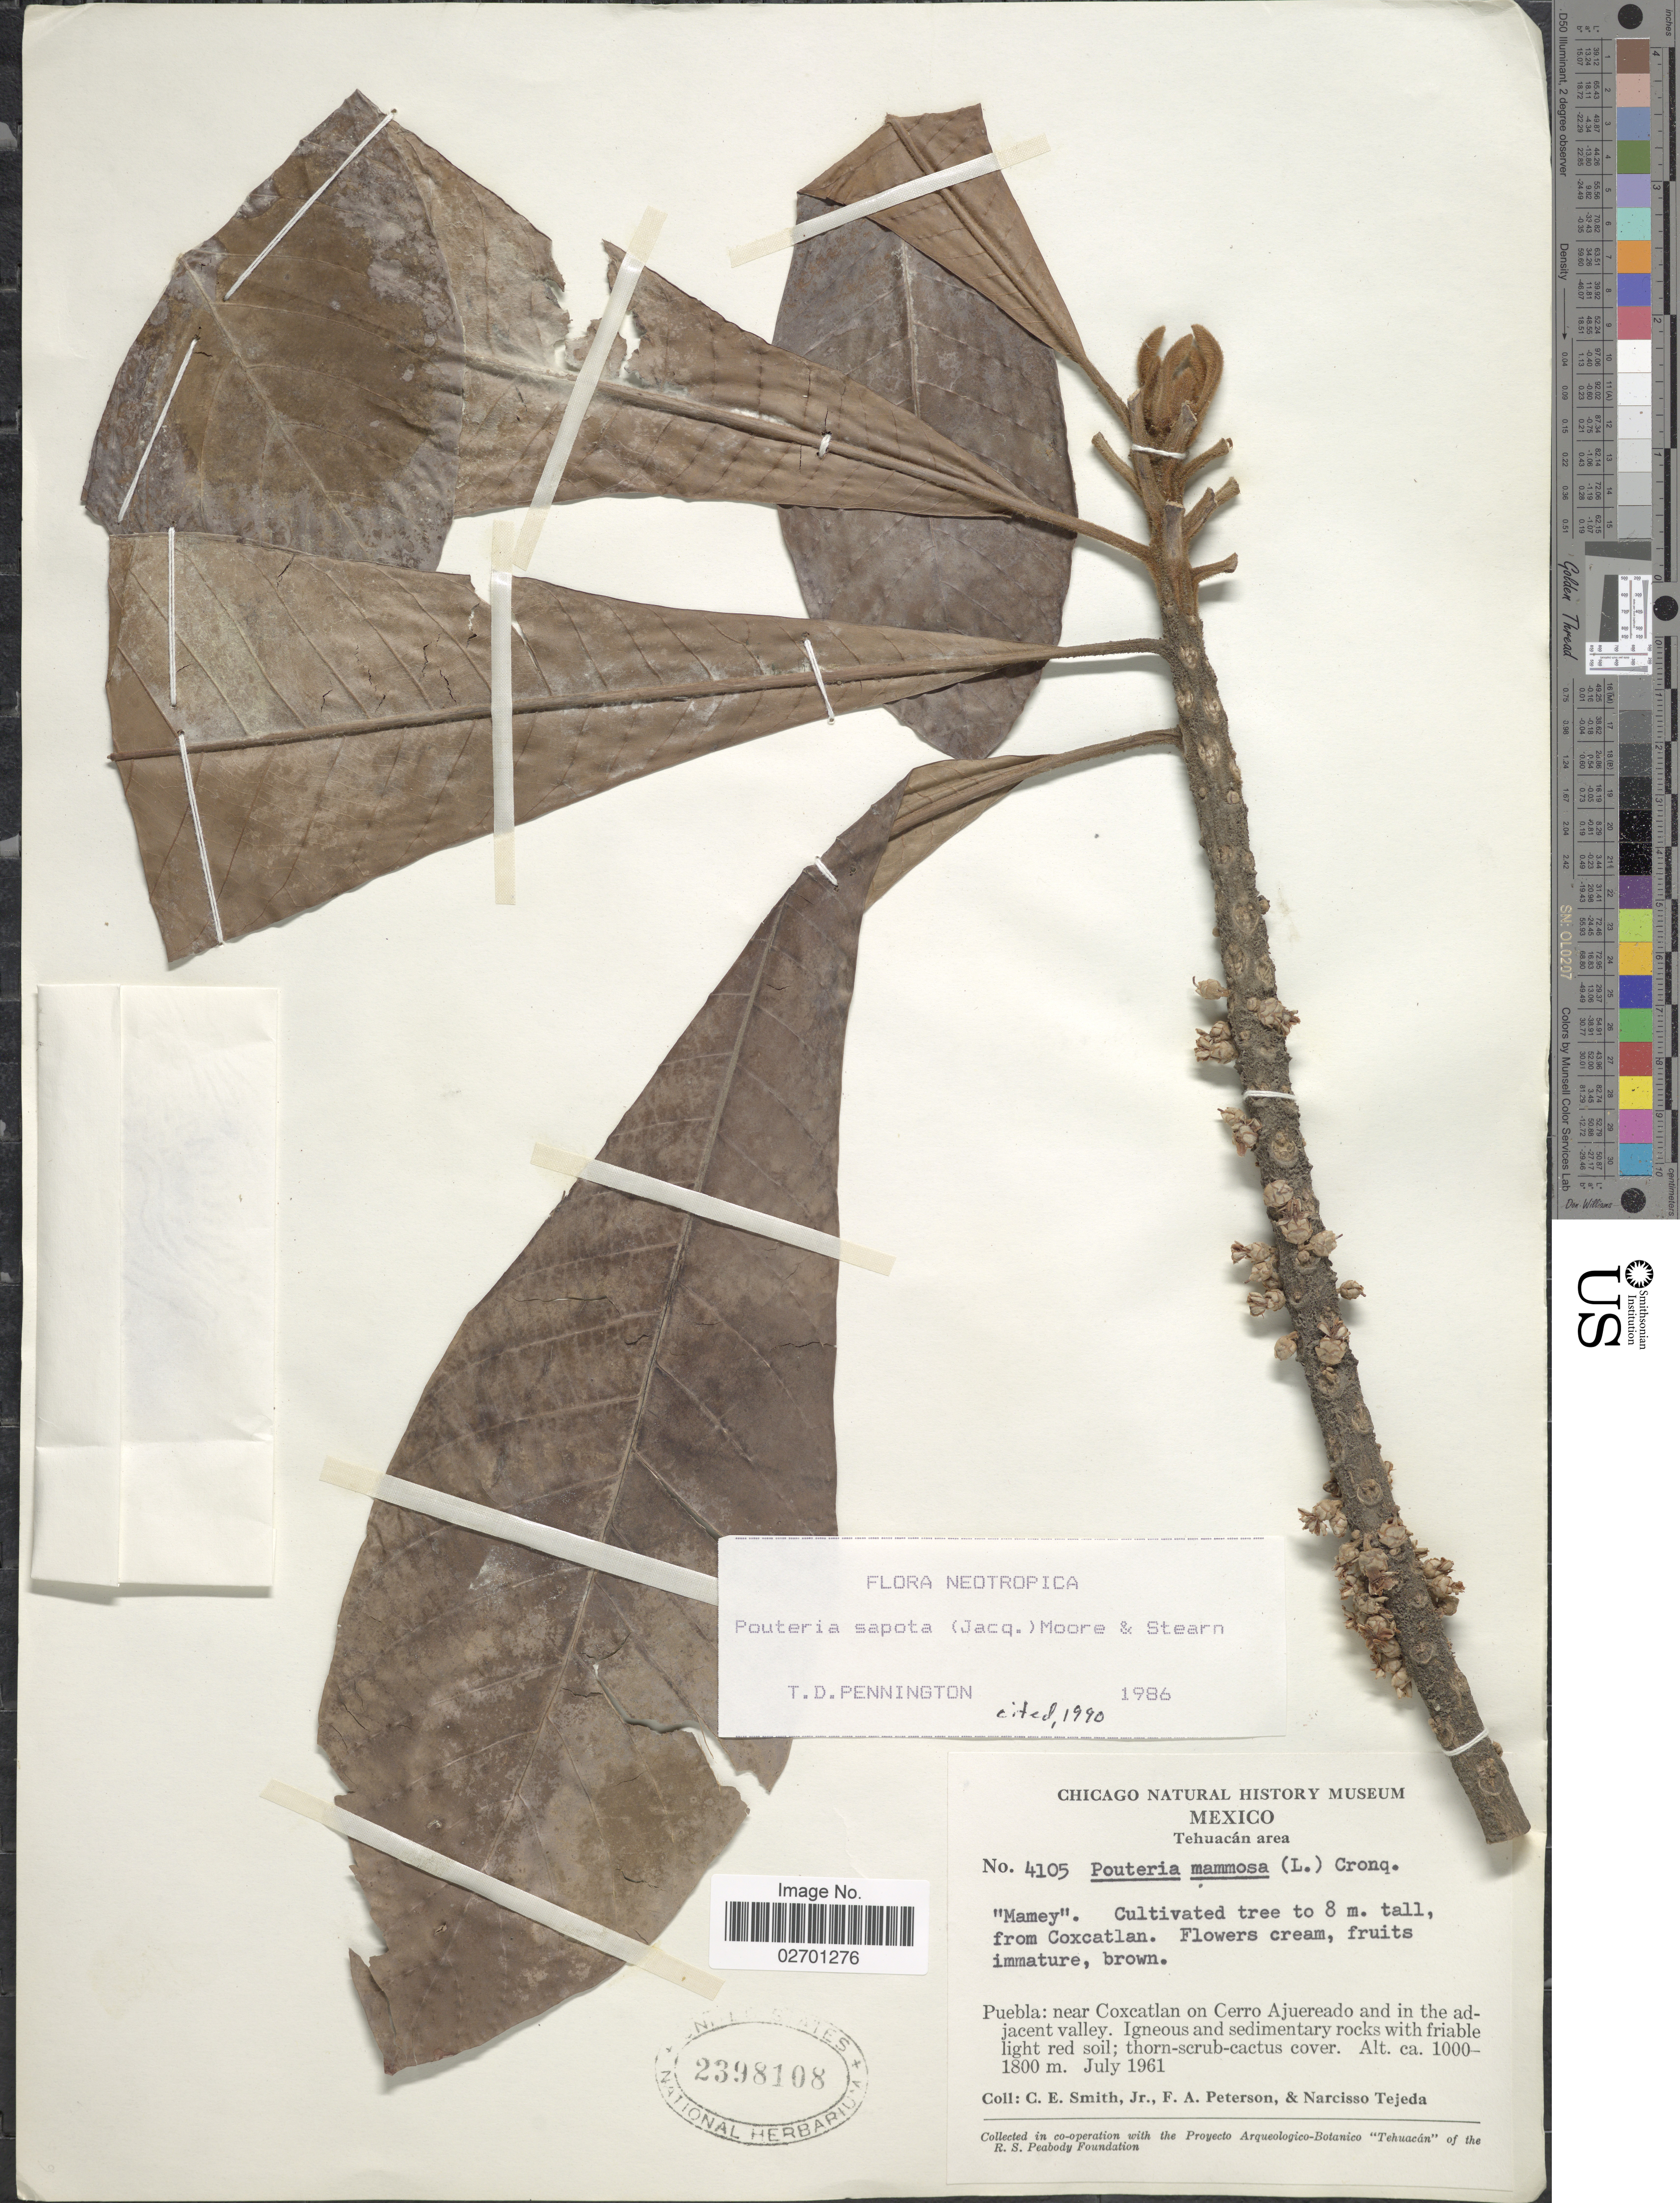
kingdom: Plantae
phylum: Tracheophyta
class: Magnoliopsida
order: Ericales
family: Sapotaceae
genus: Pouteria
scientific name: Pouteria sapota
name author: (Jacq.) H.E. Moore & Stearn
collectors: C. E. Smith Jr., F. A. Peterson & N. Tejeda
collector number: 4105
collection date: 1961-07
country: Mexico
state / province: Puebla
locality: Tehuacan area, near Coxcatlan on Cerro Ajuereado and in the adjacent valley.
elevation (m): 1000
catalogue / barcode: US 2398108